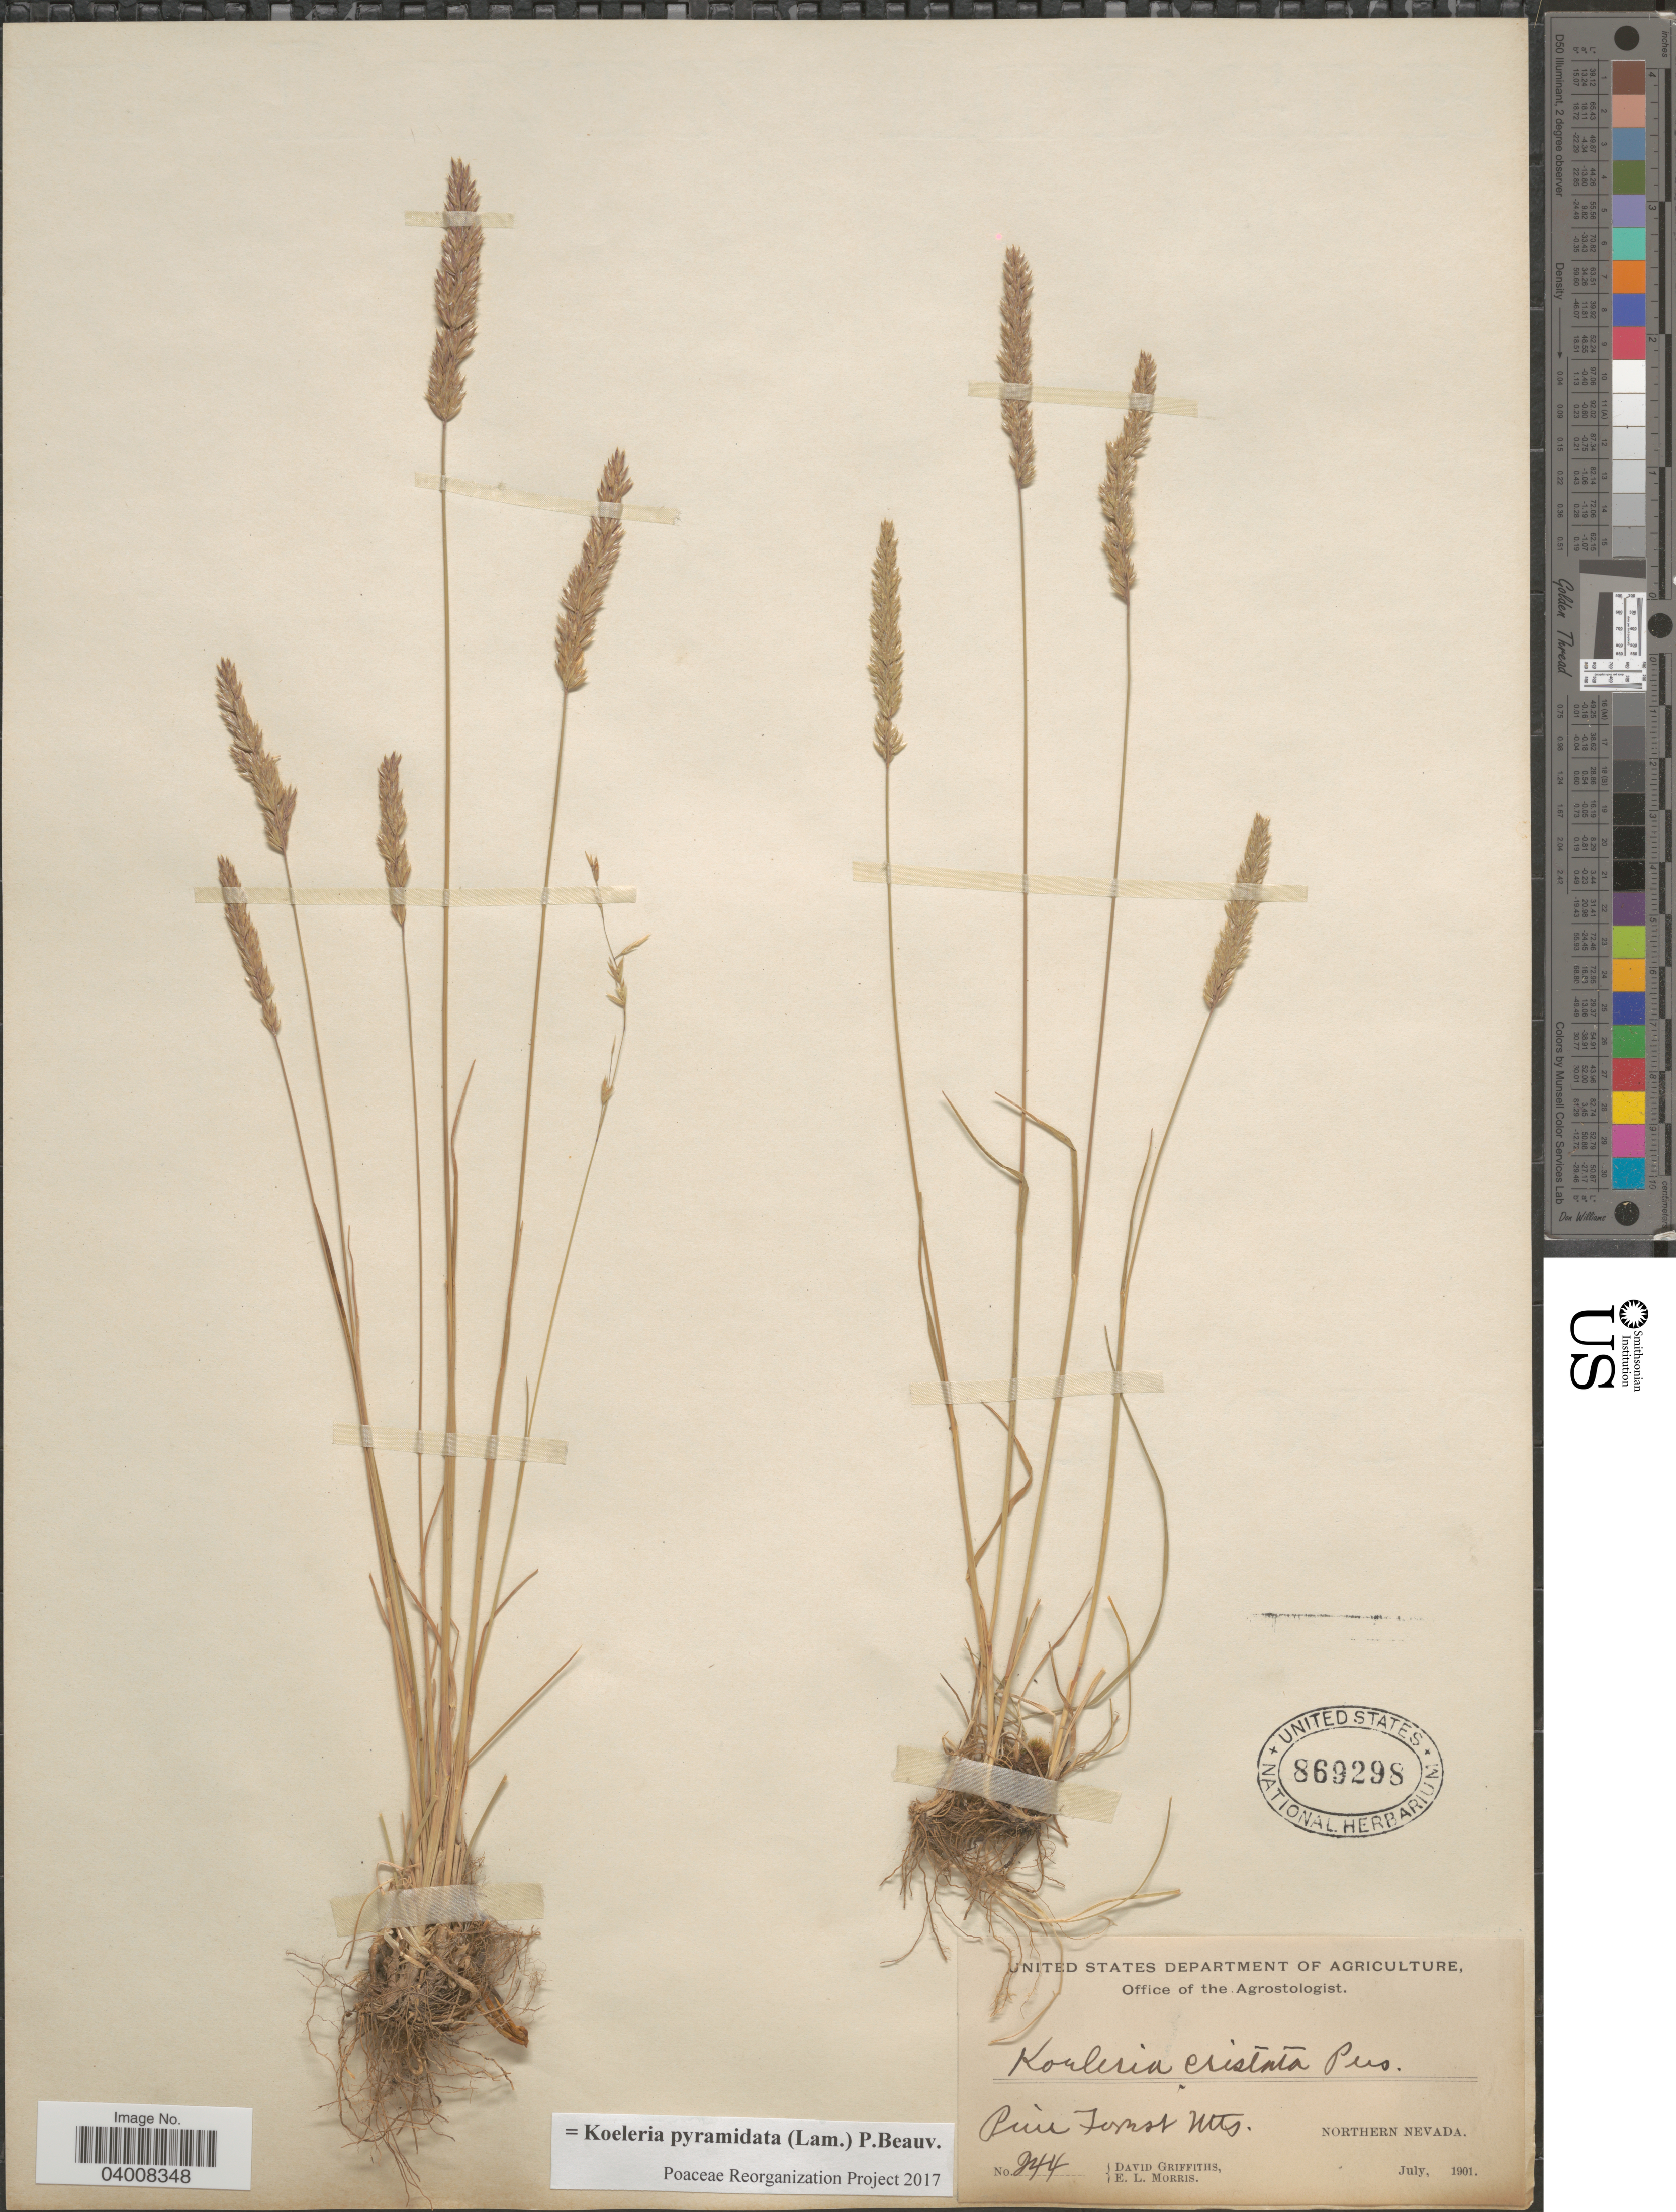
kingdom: Plantae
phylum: Tracheophyta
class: Liliopsida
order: Poales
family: Poaceae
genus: Koeleria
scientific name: Koeleria pyramidata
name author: (Lam.) P. Beauv.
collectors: D. Griffiths & E. Morris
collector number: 244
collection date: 1901-07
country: United States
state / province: Nevada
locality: Pine Forest Mts. Northern Nevada.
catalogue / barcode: US 869298